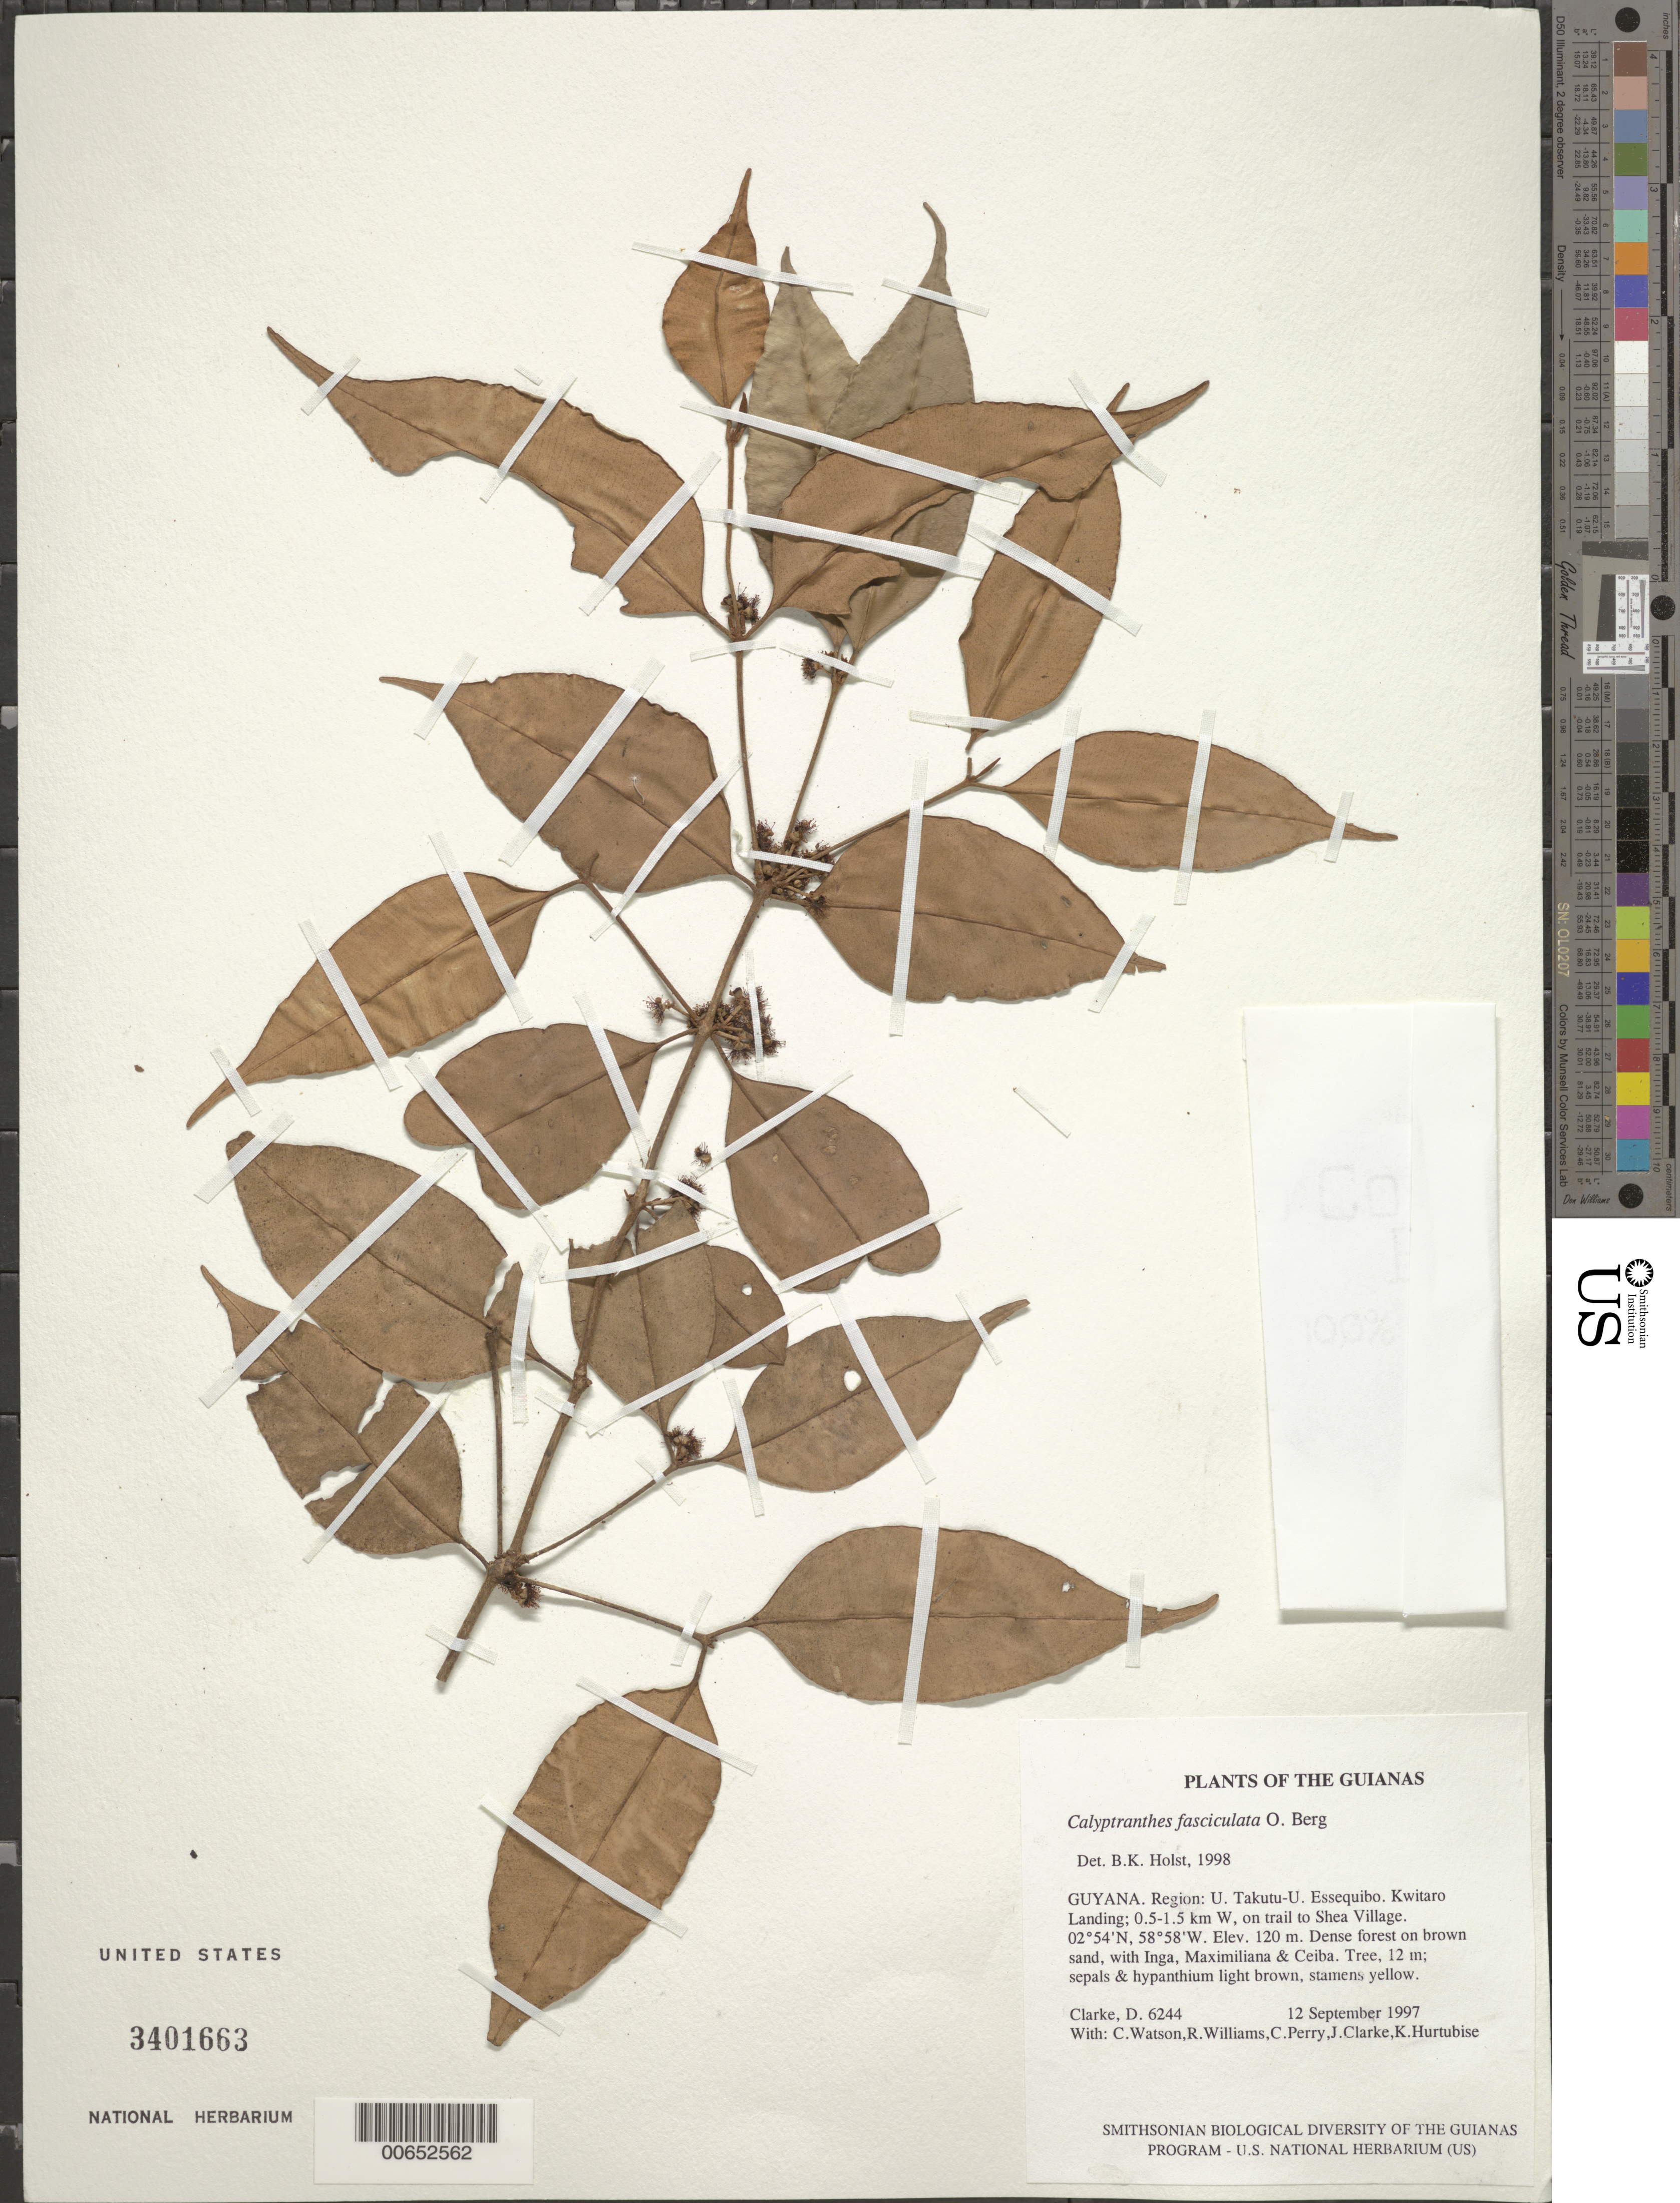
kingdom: Plantae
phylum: Tracheophyta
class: Magnoliopsida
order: Myrtales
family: Myrtaceae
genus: Myrcia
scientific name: Myrcia fasciculata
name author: (O. Berg) K. Campbell & K. Samra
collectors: H. D. Clarke, C. Watson, R. Williams, C. Perry, J. Clarke & K. Hurtubise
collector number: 6244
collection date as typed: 12 September 1997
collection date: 1997-09-12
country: Guyana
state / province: U. Takutu-U. Essequibo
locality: Kwitaro Landing; 0.5-1.5 km W, on trail to Shea Village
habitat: Dense forest on brown sand, with Inga, Maximiliana & Ceiba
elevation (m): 120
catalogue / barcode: US 3401663